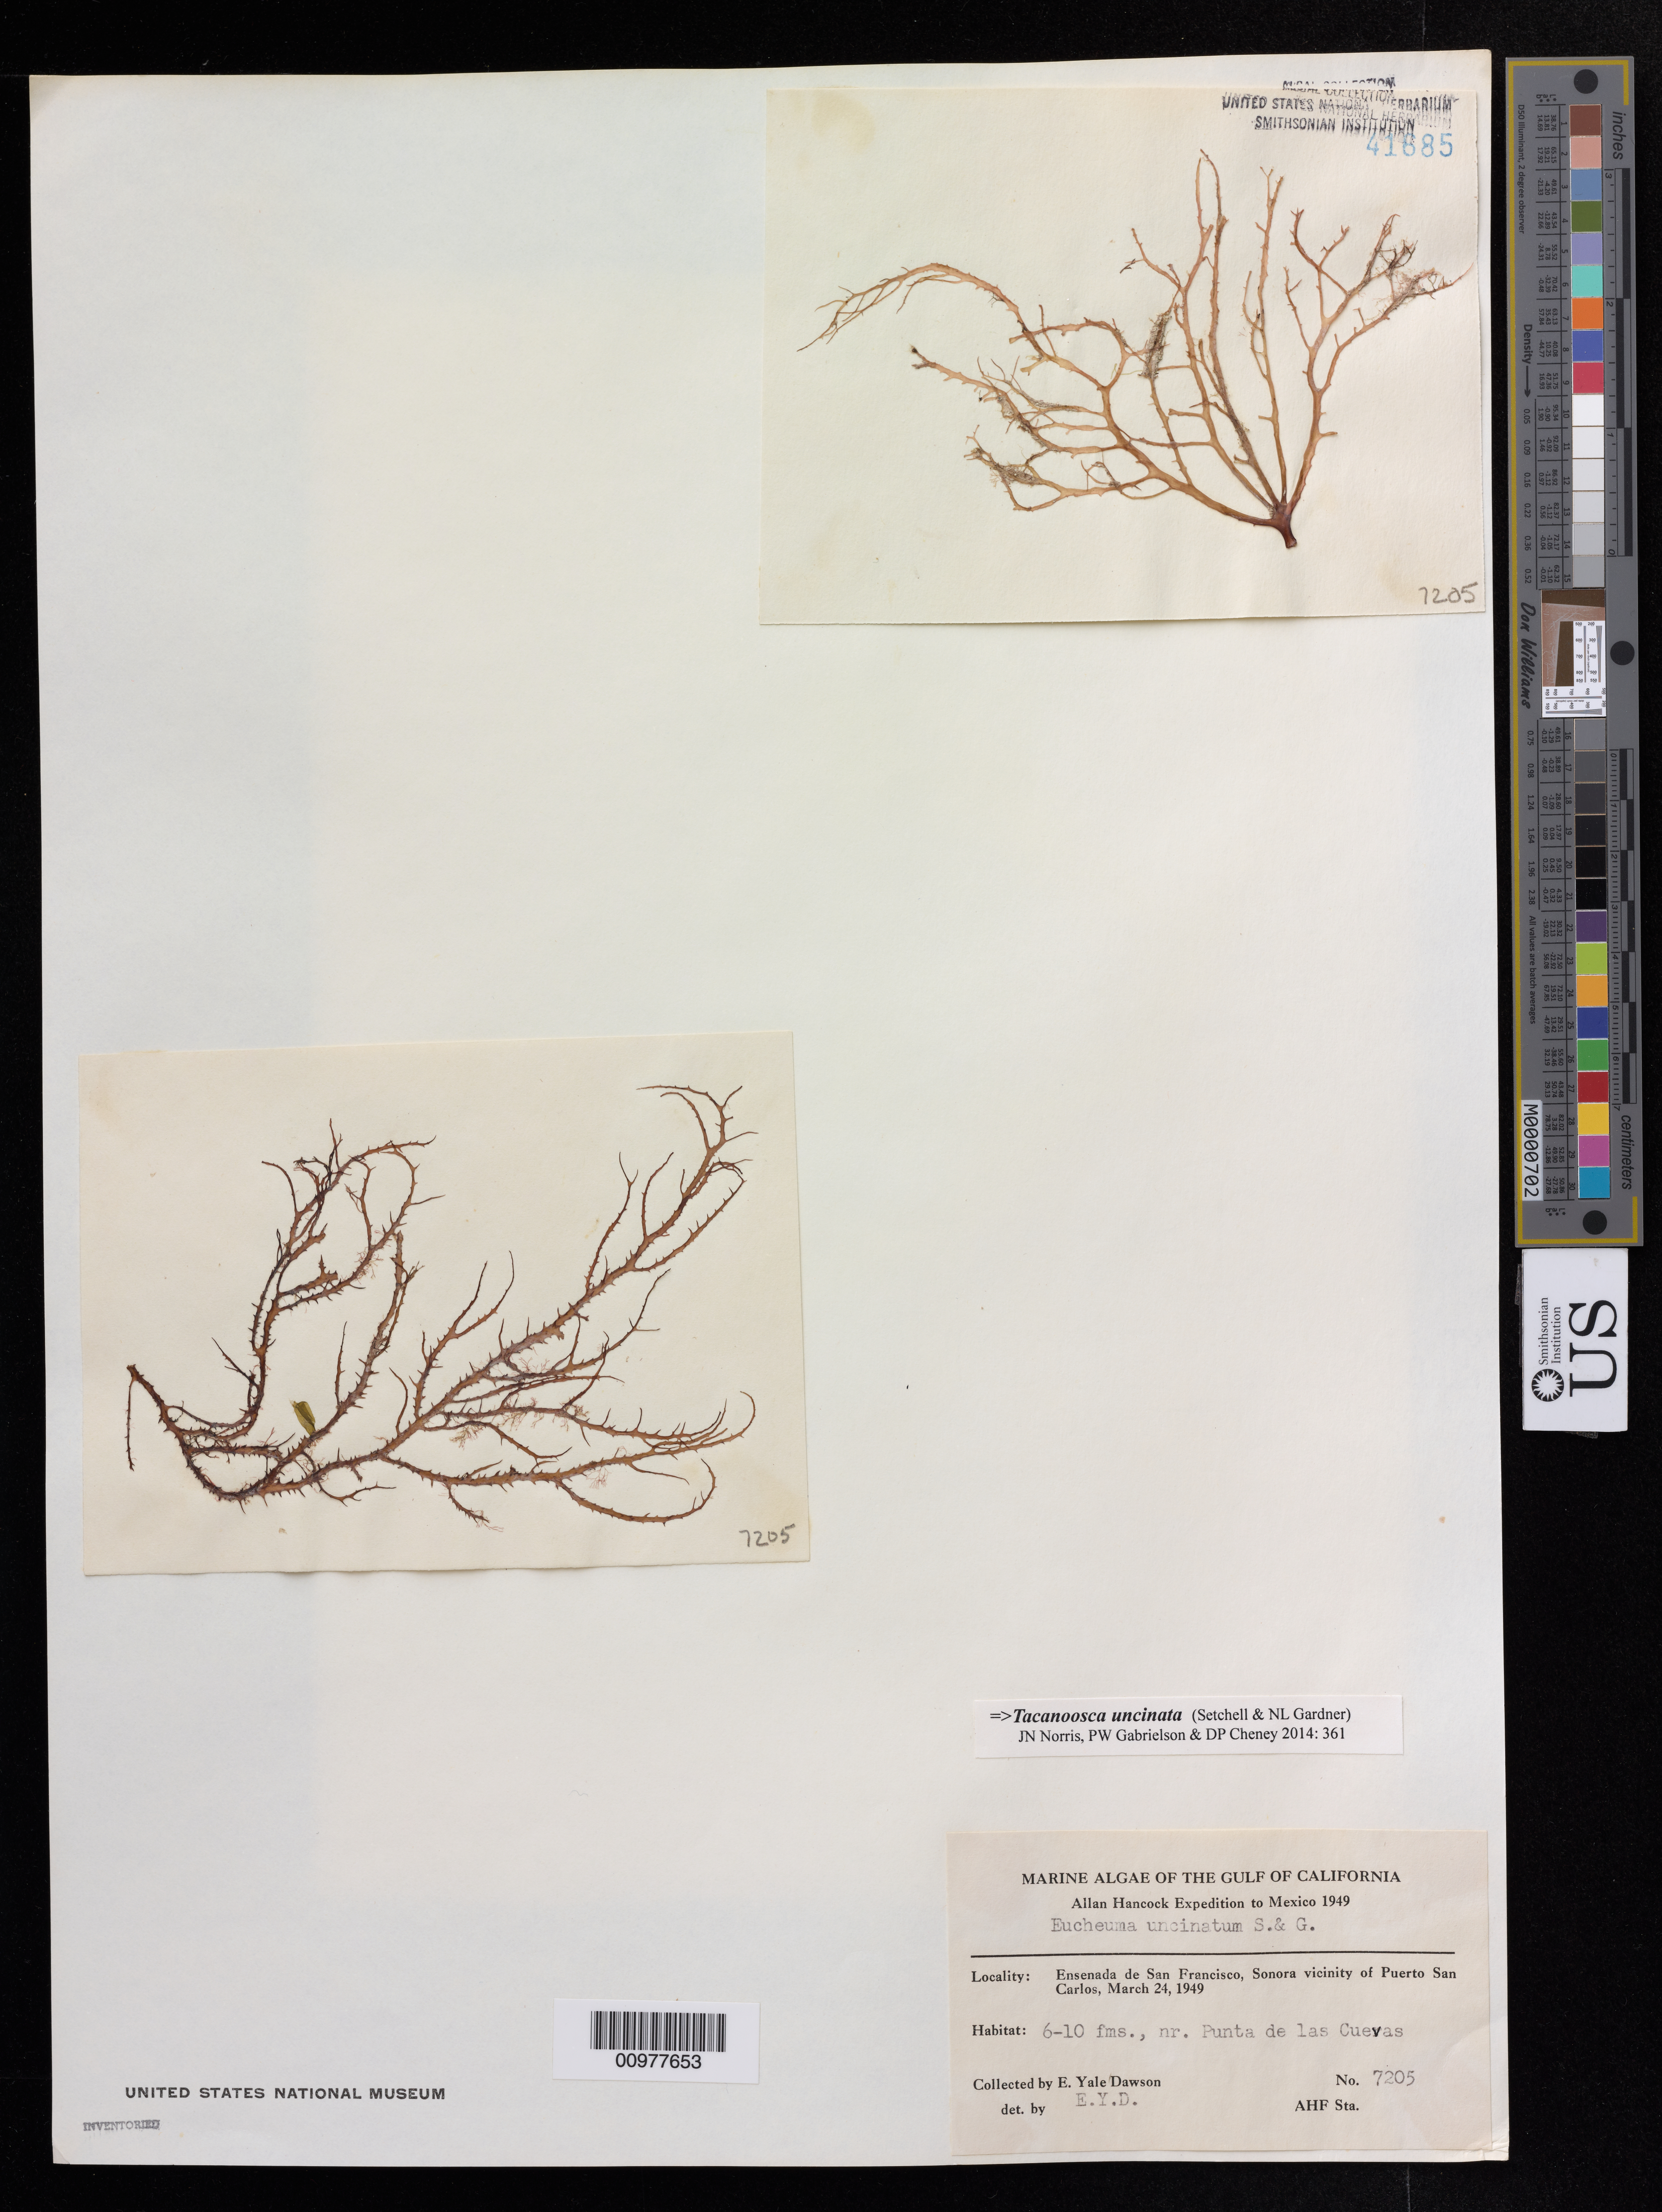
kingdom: Plantae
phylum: Rhodophyta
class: Florideophyceae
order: Gigartinales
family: Solieriaceae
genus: Tacanoosca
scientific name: Tacanoosca uncinata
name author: (Setchell & N.L. Gardner) J.N. Norris et al.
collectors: E. Y. Dawson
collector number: EYD 7205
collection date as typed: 24 Mar 1949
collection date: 1949-03-24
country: Mexico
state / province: Sonora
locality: Ensenada de San Francisco, near Punta de las Cuevas, Puerto San Carlos area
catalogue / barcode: US 41685